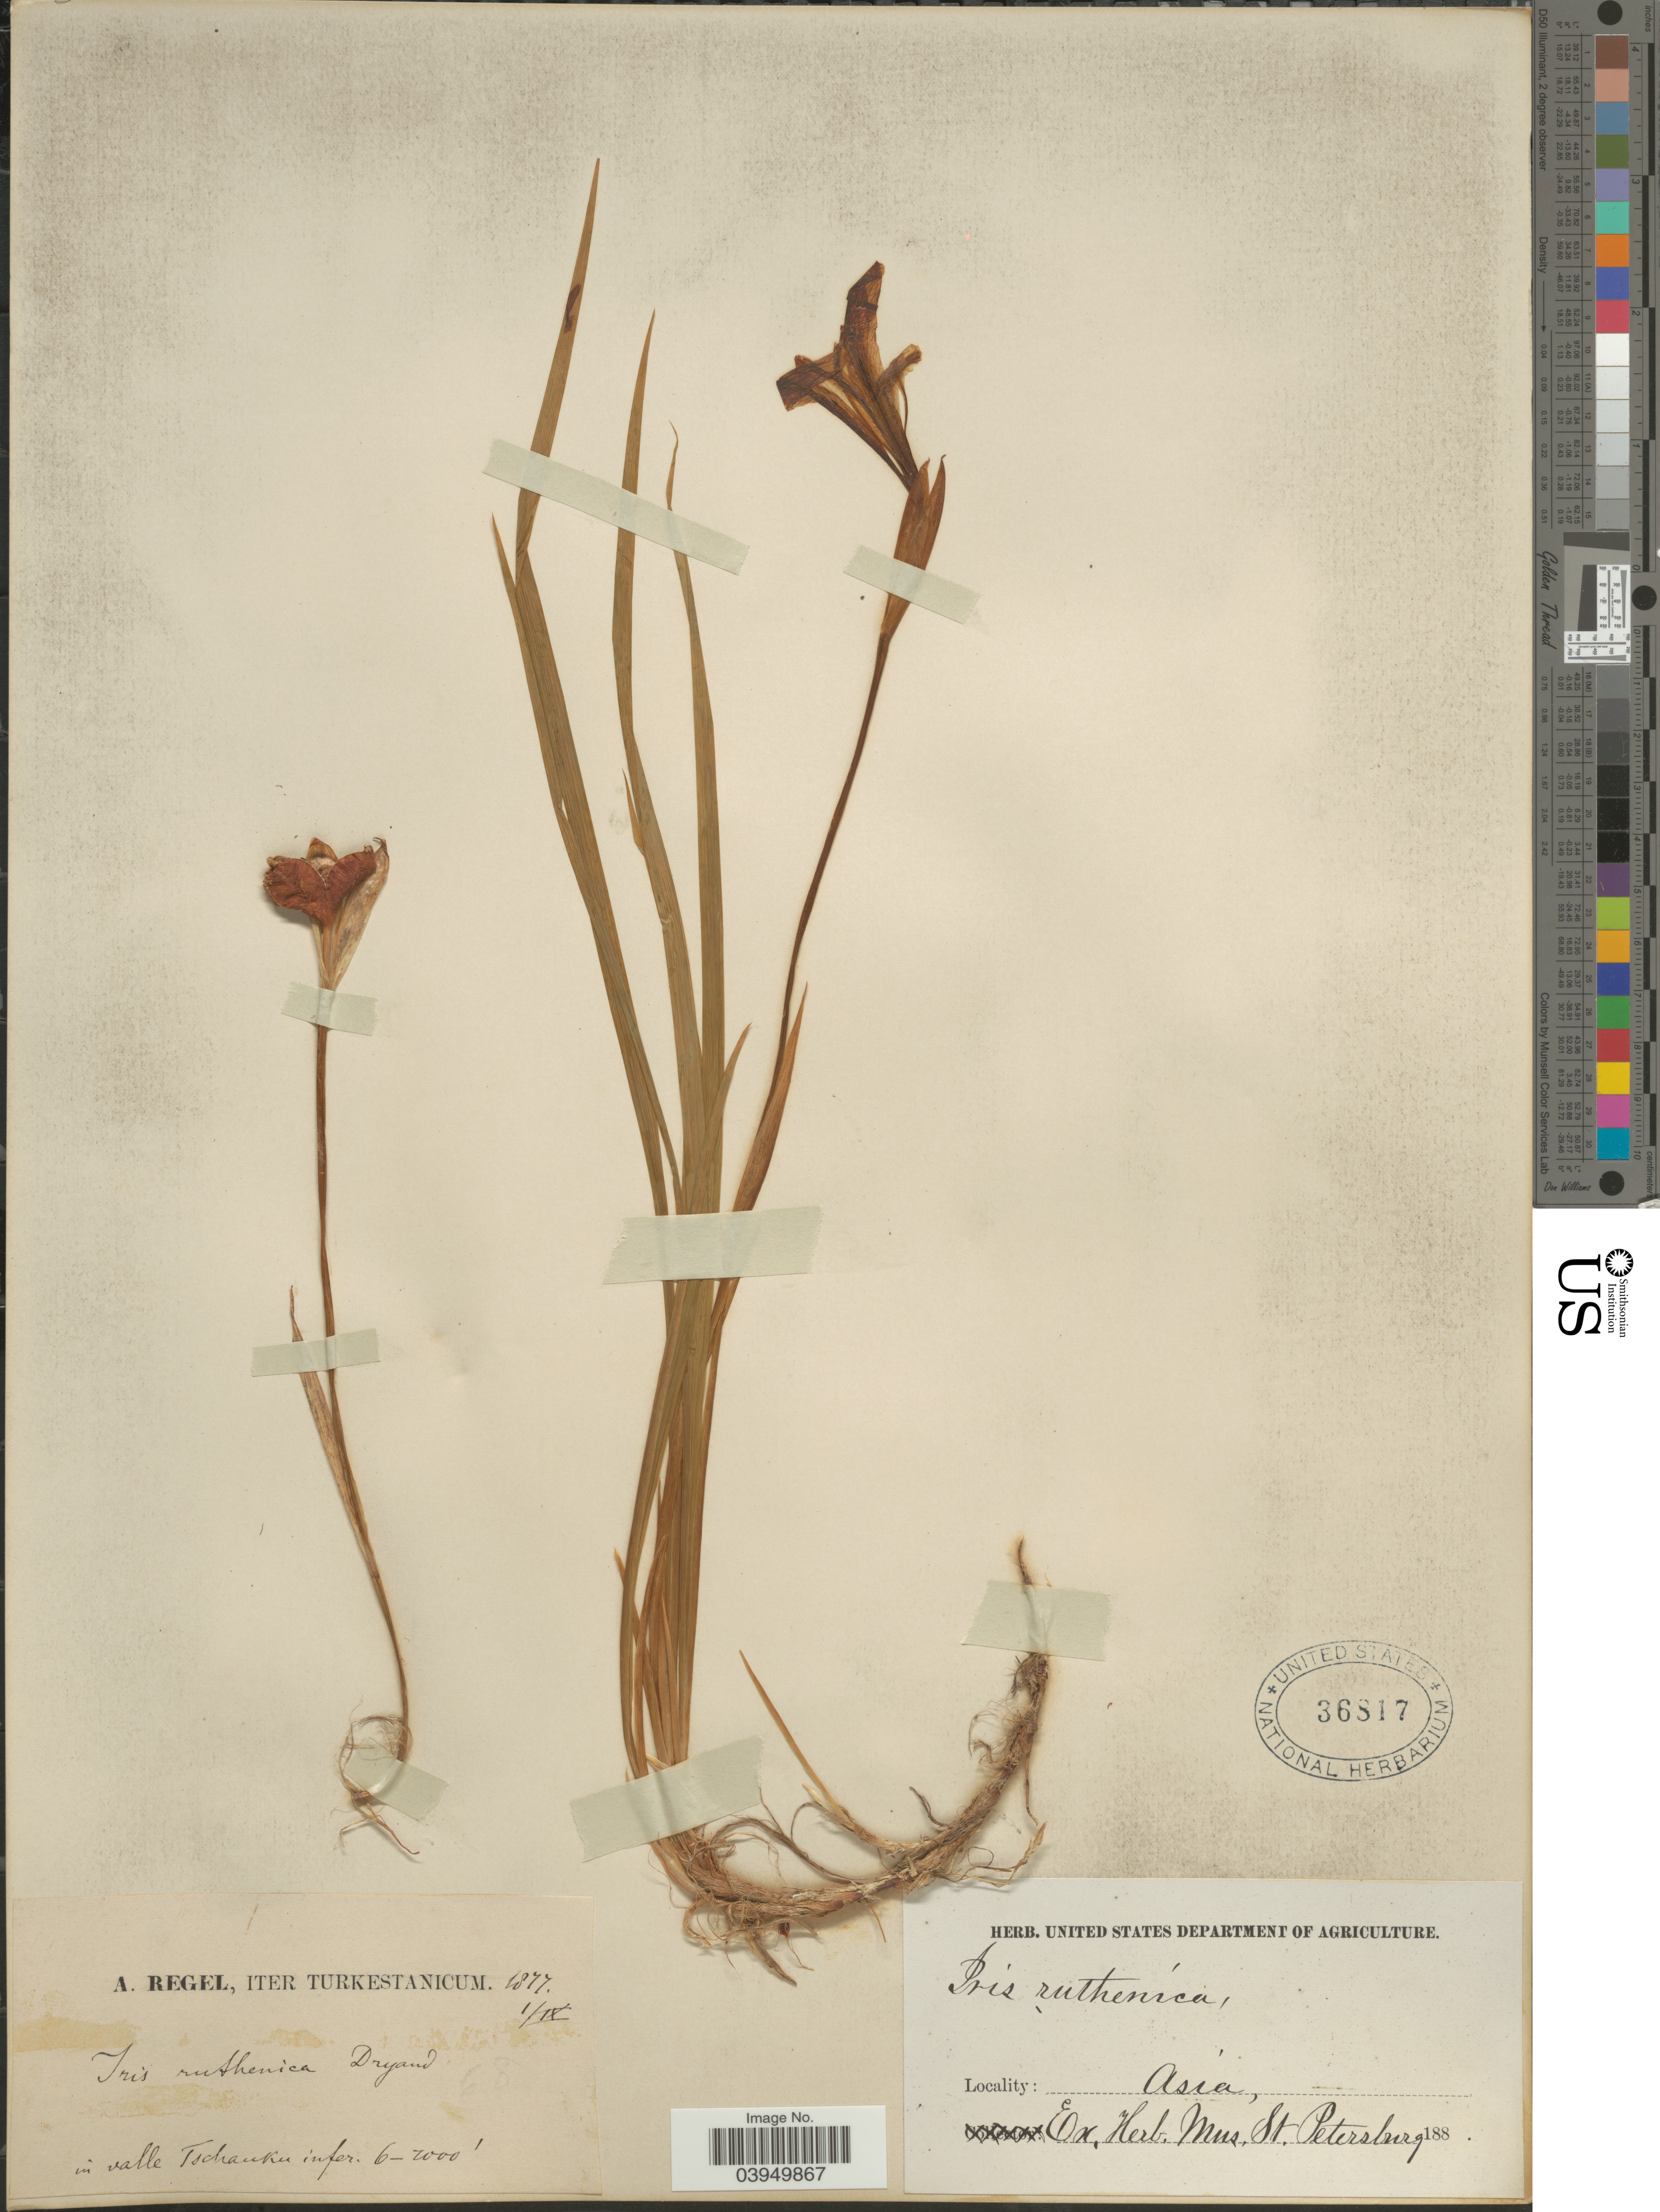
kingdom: Plantae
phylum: Tracheophyta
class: Liliopsida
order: Asparagales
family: Iridaceae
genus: Iris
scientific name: Iris ruthenica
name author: Ker Gawl.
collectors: A. Regel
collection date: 1877-09-01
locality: Iter Turkestanicum. In valle Tschauku infer. Asia.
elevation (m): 1829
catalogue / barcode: US 36817